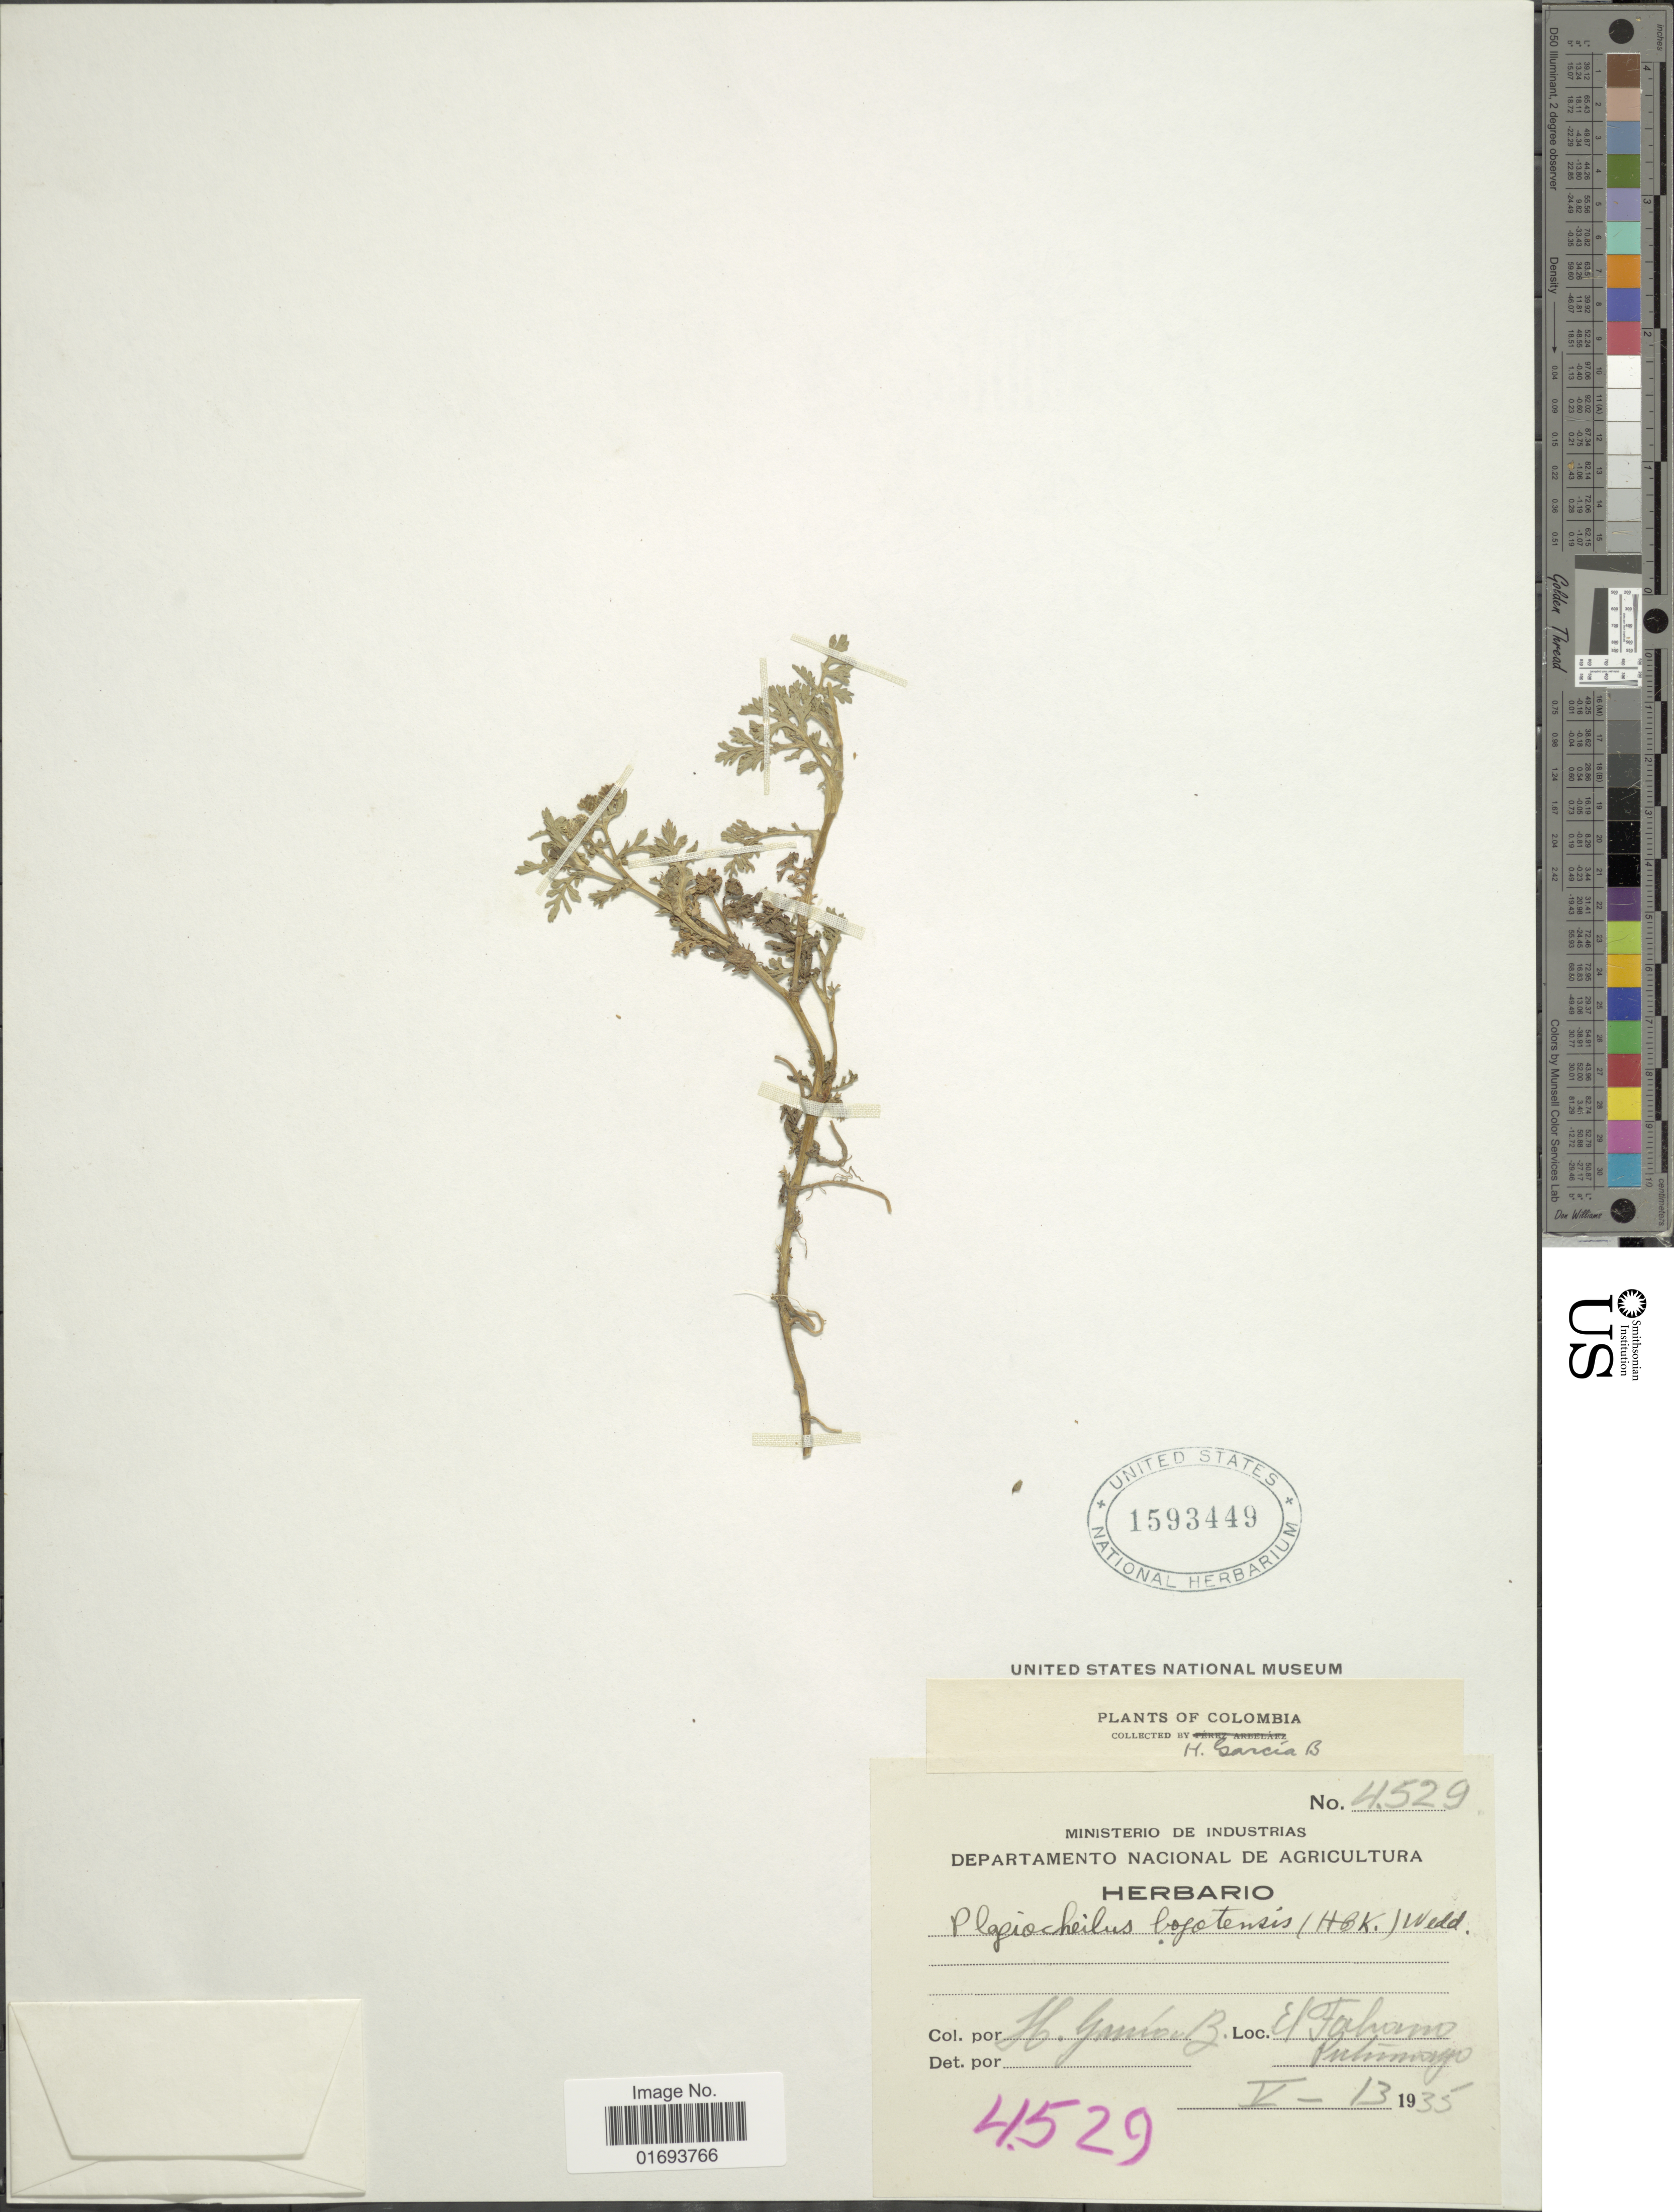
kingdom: Plantae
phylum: Tracheophyta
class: Magnoliopsida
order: Asterales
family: Asteraceae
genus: Plagiocheilus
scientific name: Plagiocheilus bogotensis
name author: (Kunth) Wedd.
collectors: H. García Barriga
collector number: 4529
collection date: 1935-05-13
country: Colombia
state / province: Putumayo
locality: El Fahano, Putumayo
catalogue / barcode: US 1593449